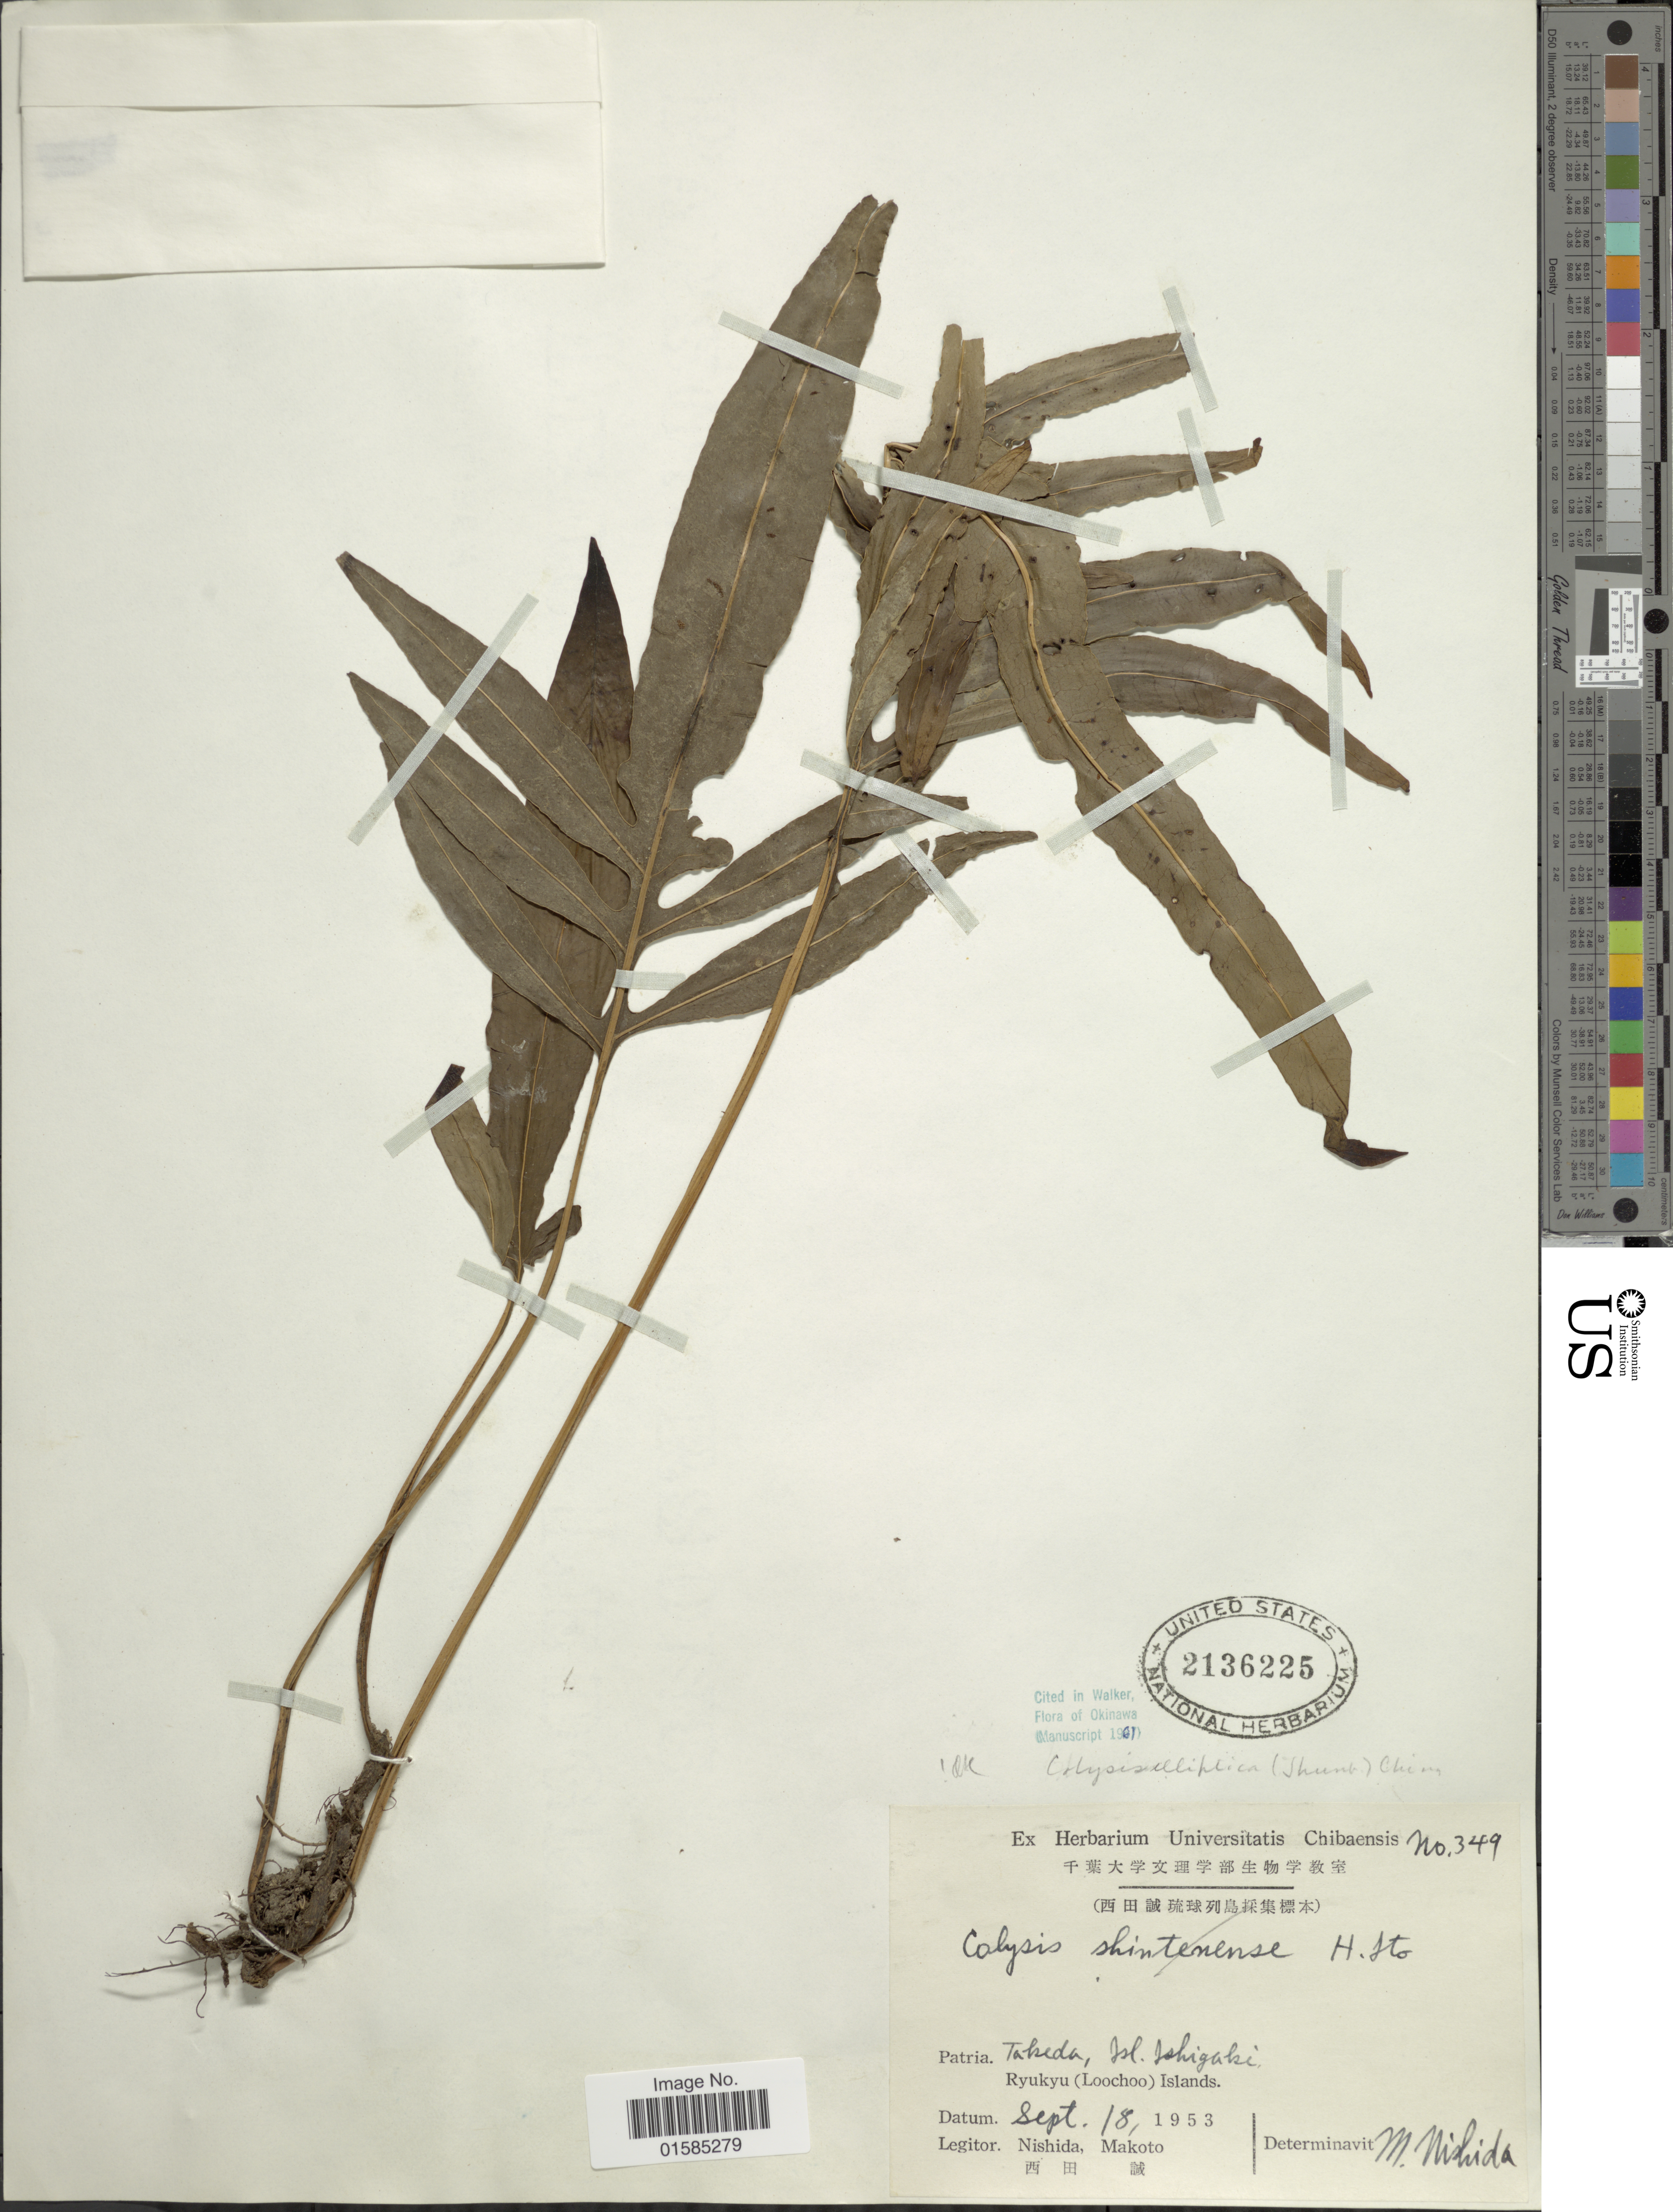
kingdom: Plantae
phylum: Tracheophyta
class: Polypodiopsida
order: Polypodiales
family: Polypodiaceae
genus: Leptochilus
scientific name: Leptochilus ellipticus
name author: (Thunb.) Noot.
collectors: Nishida & Makoto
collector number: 349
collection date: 1953-09-18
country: Japan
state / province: Okinawa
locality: Chibaensis, Ryukyu (Loochoo) Islands. Takeda, Isl. Ishigaki.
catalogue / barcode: US 2136225